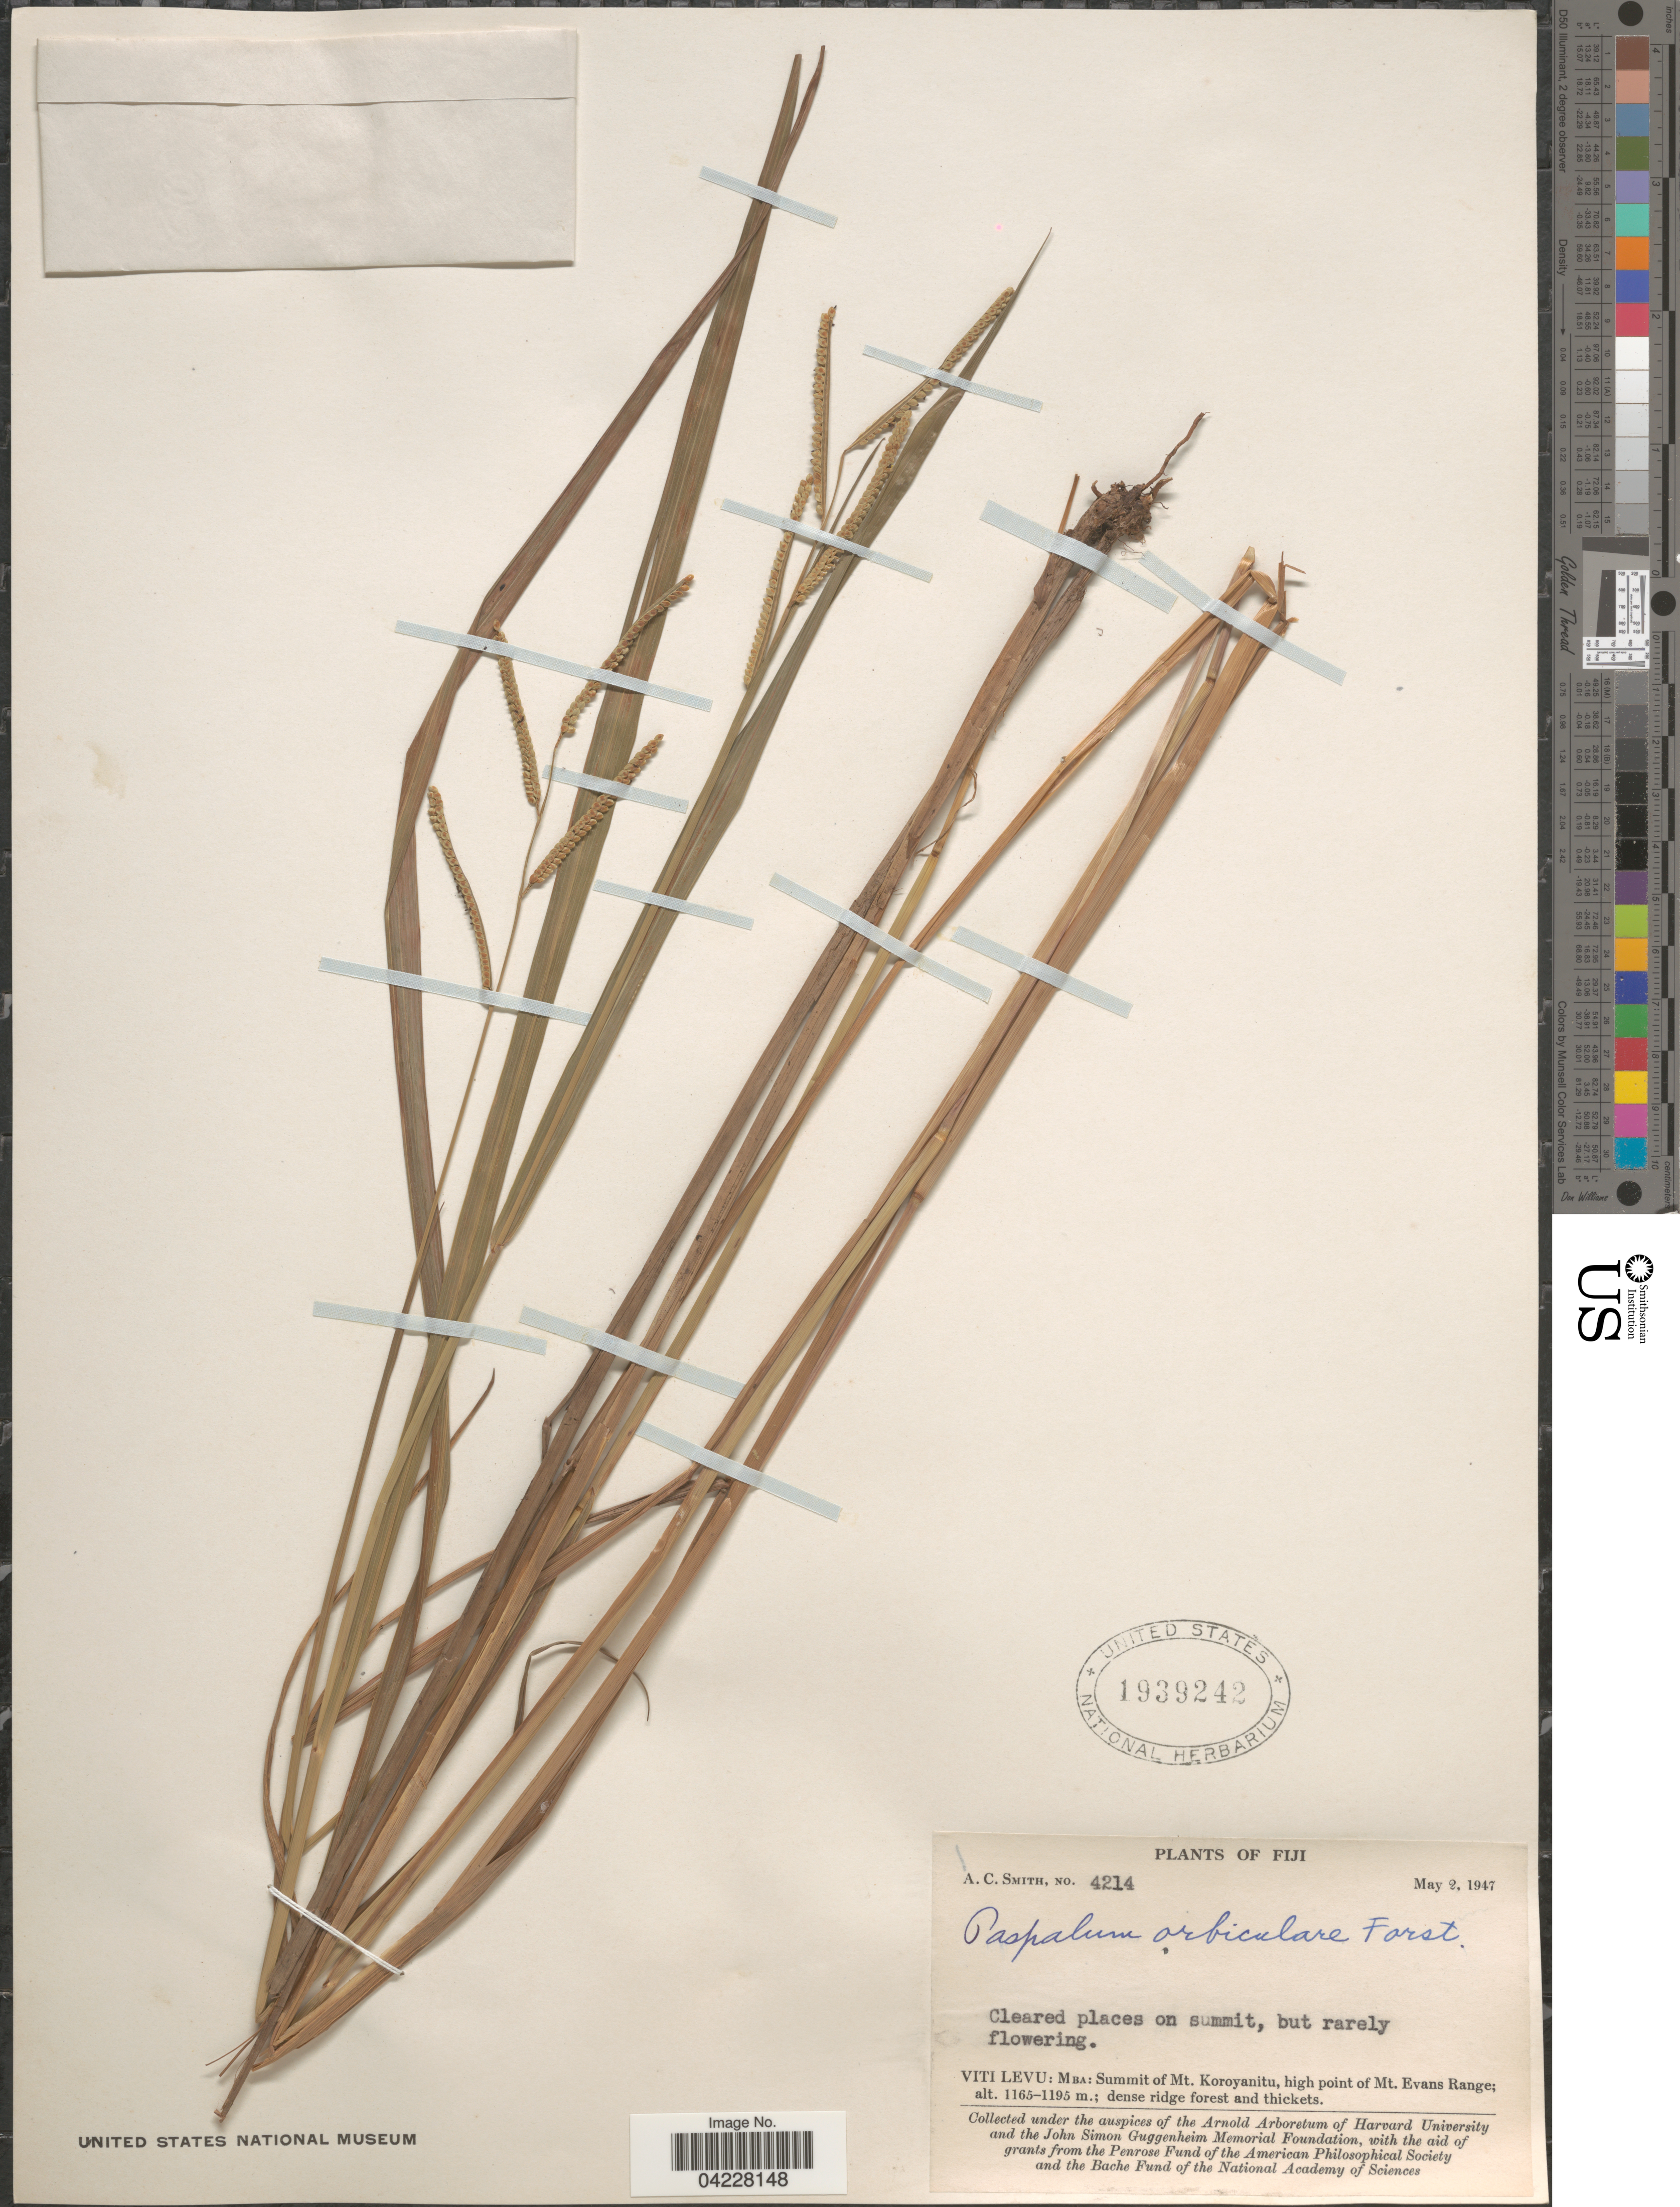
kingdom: Plantae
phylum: Tracheophyta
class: Liliopsida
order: Poales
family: Poaceae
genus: Paspalum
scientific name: Paspalum orbiculare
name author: G. Forst.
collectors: A. C. Smith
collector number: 4214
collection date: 1947-05-02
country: Fiji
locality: Viti Levu: Mba: Summit of Mt. Koroyanitu, high point of Mt. Evans Range.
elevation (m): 1165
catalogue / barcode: US 1939242